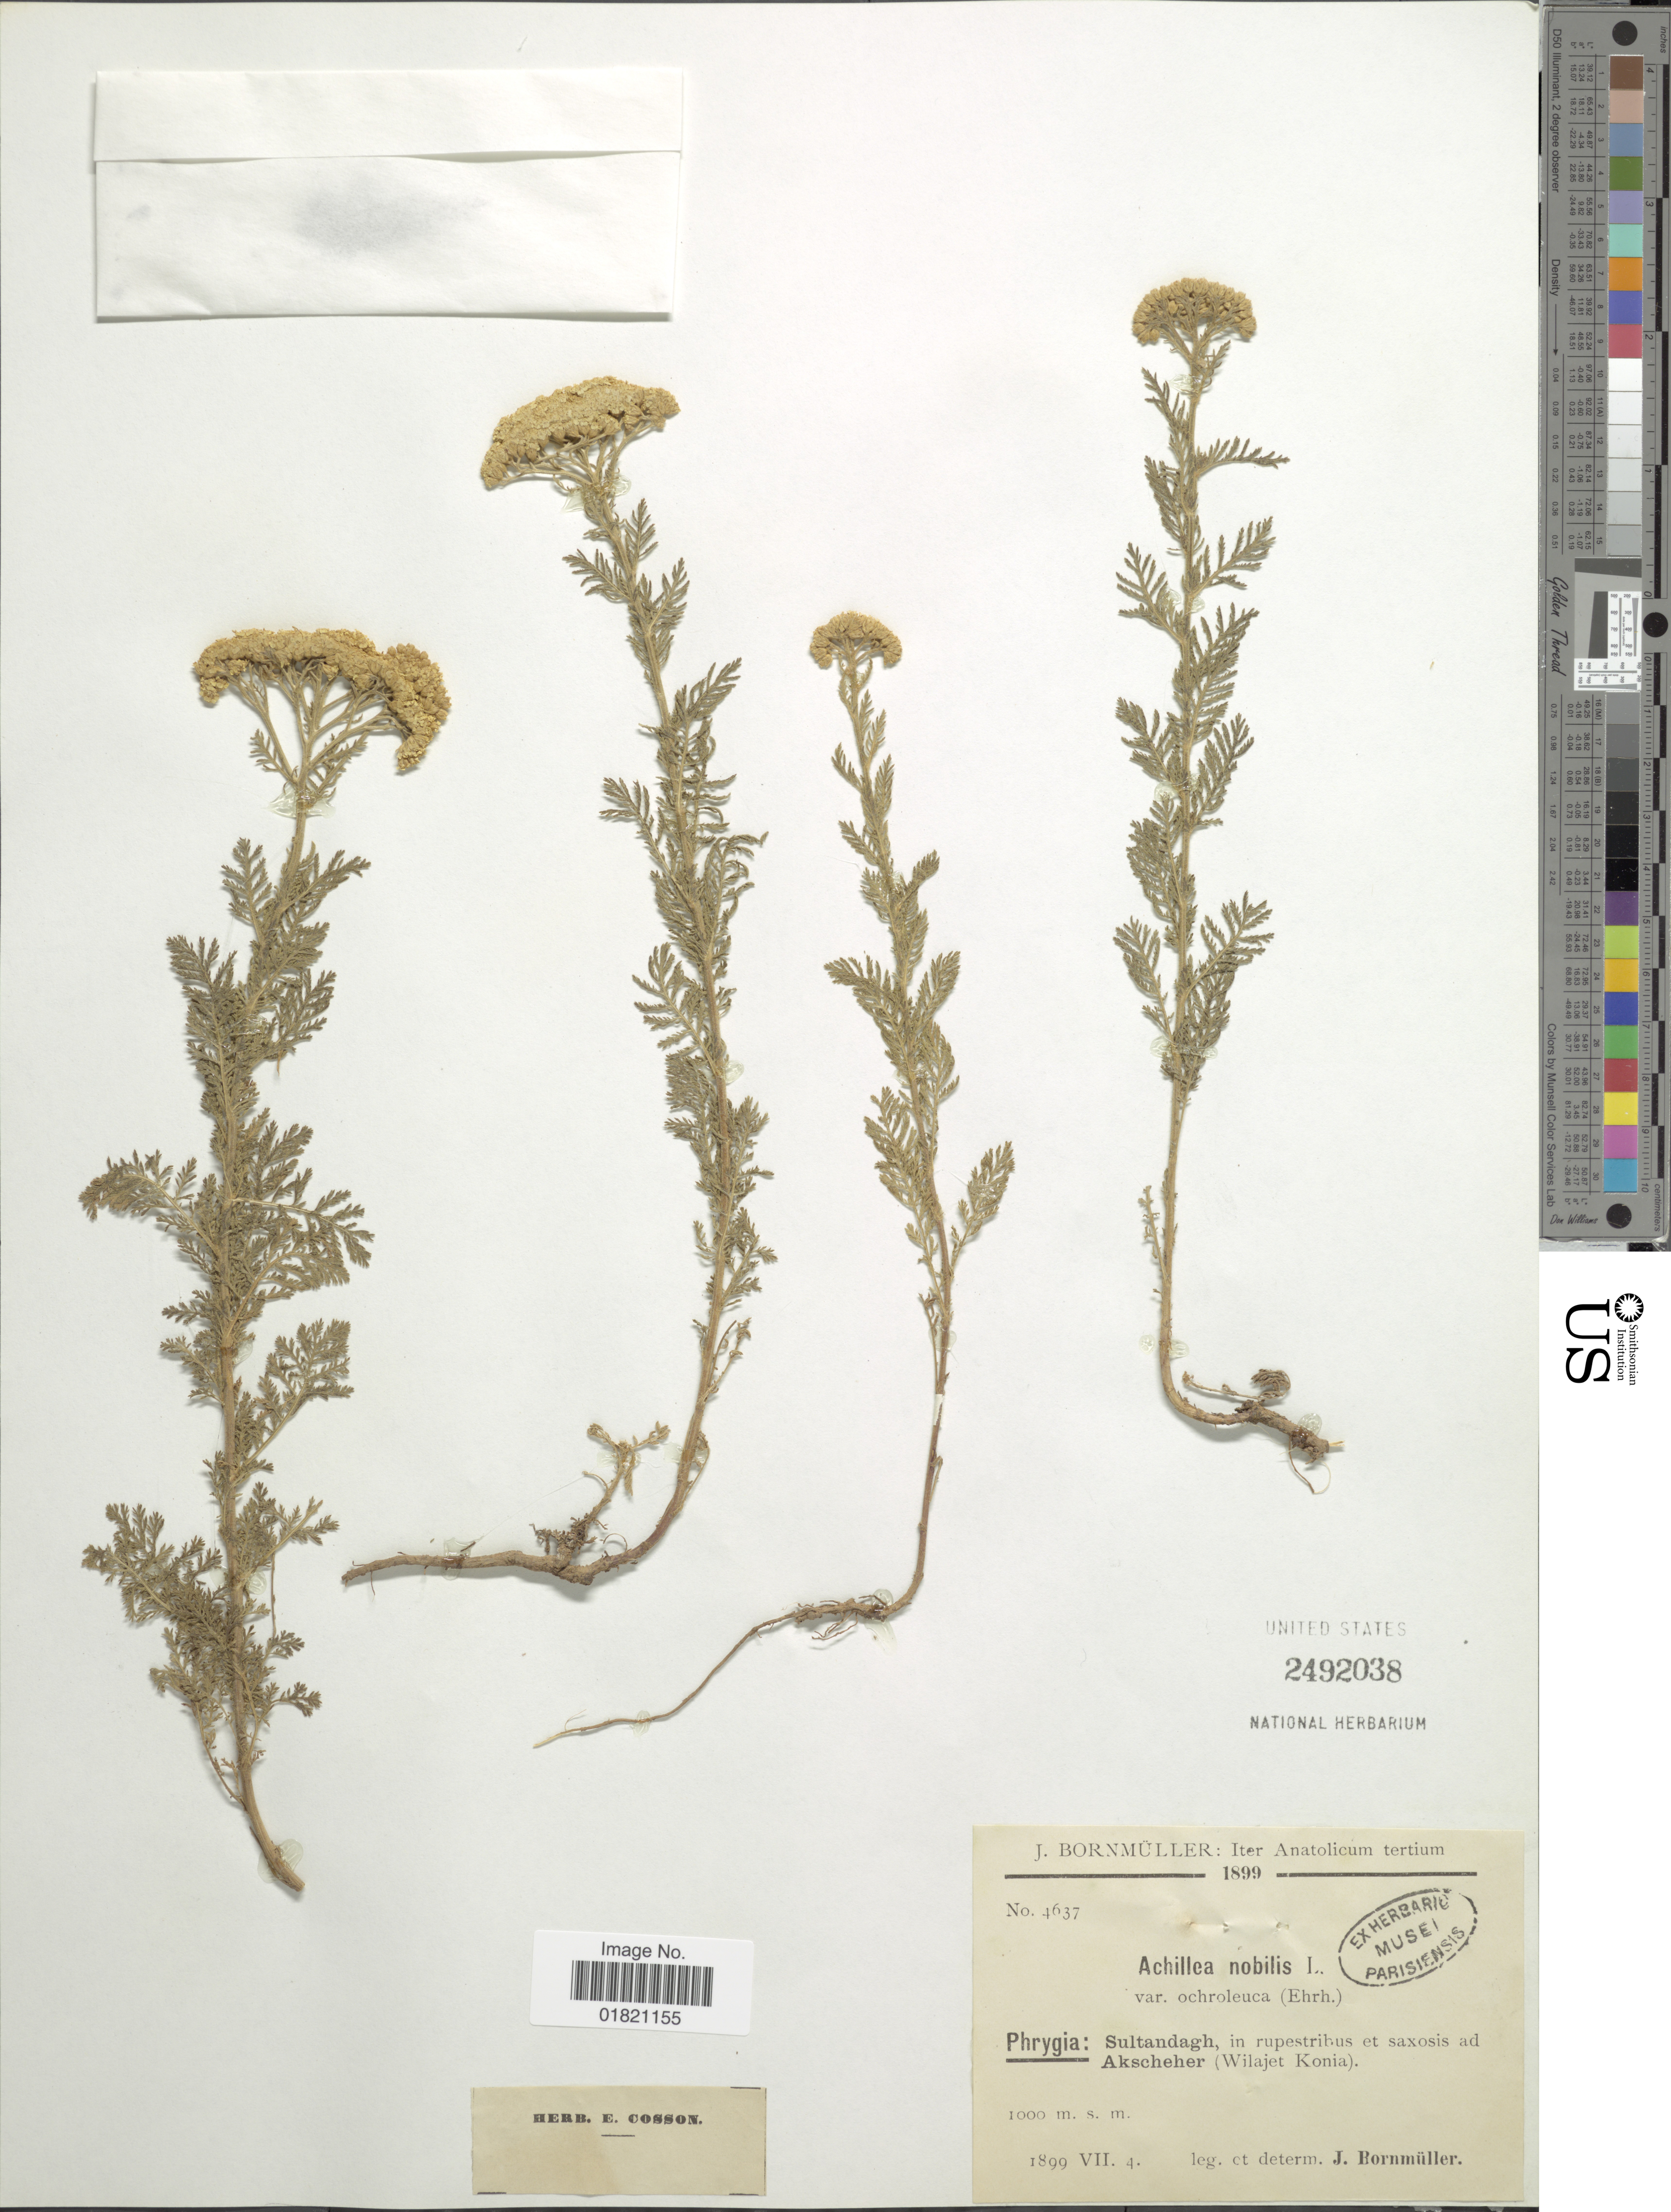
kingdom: Plantae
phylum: Tracheophyta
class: Magnoliopsida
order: Asterales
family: Asteraceae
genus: Achillea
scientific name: Achillea nobilis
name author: L.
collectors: J. Bornmüller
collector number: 4637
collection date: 1899-06-04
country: Turkey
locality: Anatolicum tertium. Phrygia: Sultandagh, in rupestribus et saxosis ad Akscheher (Wilajet Konia)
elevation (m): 1000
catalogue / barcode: US 2492038